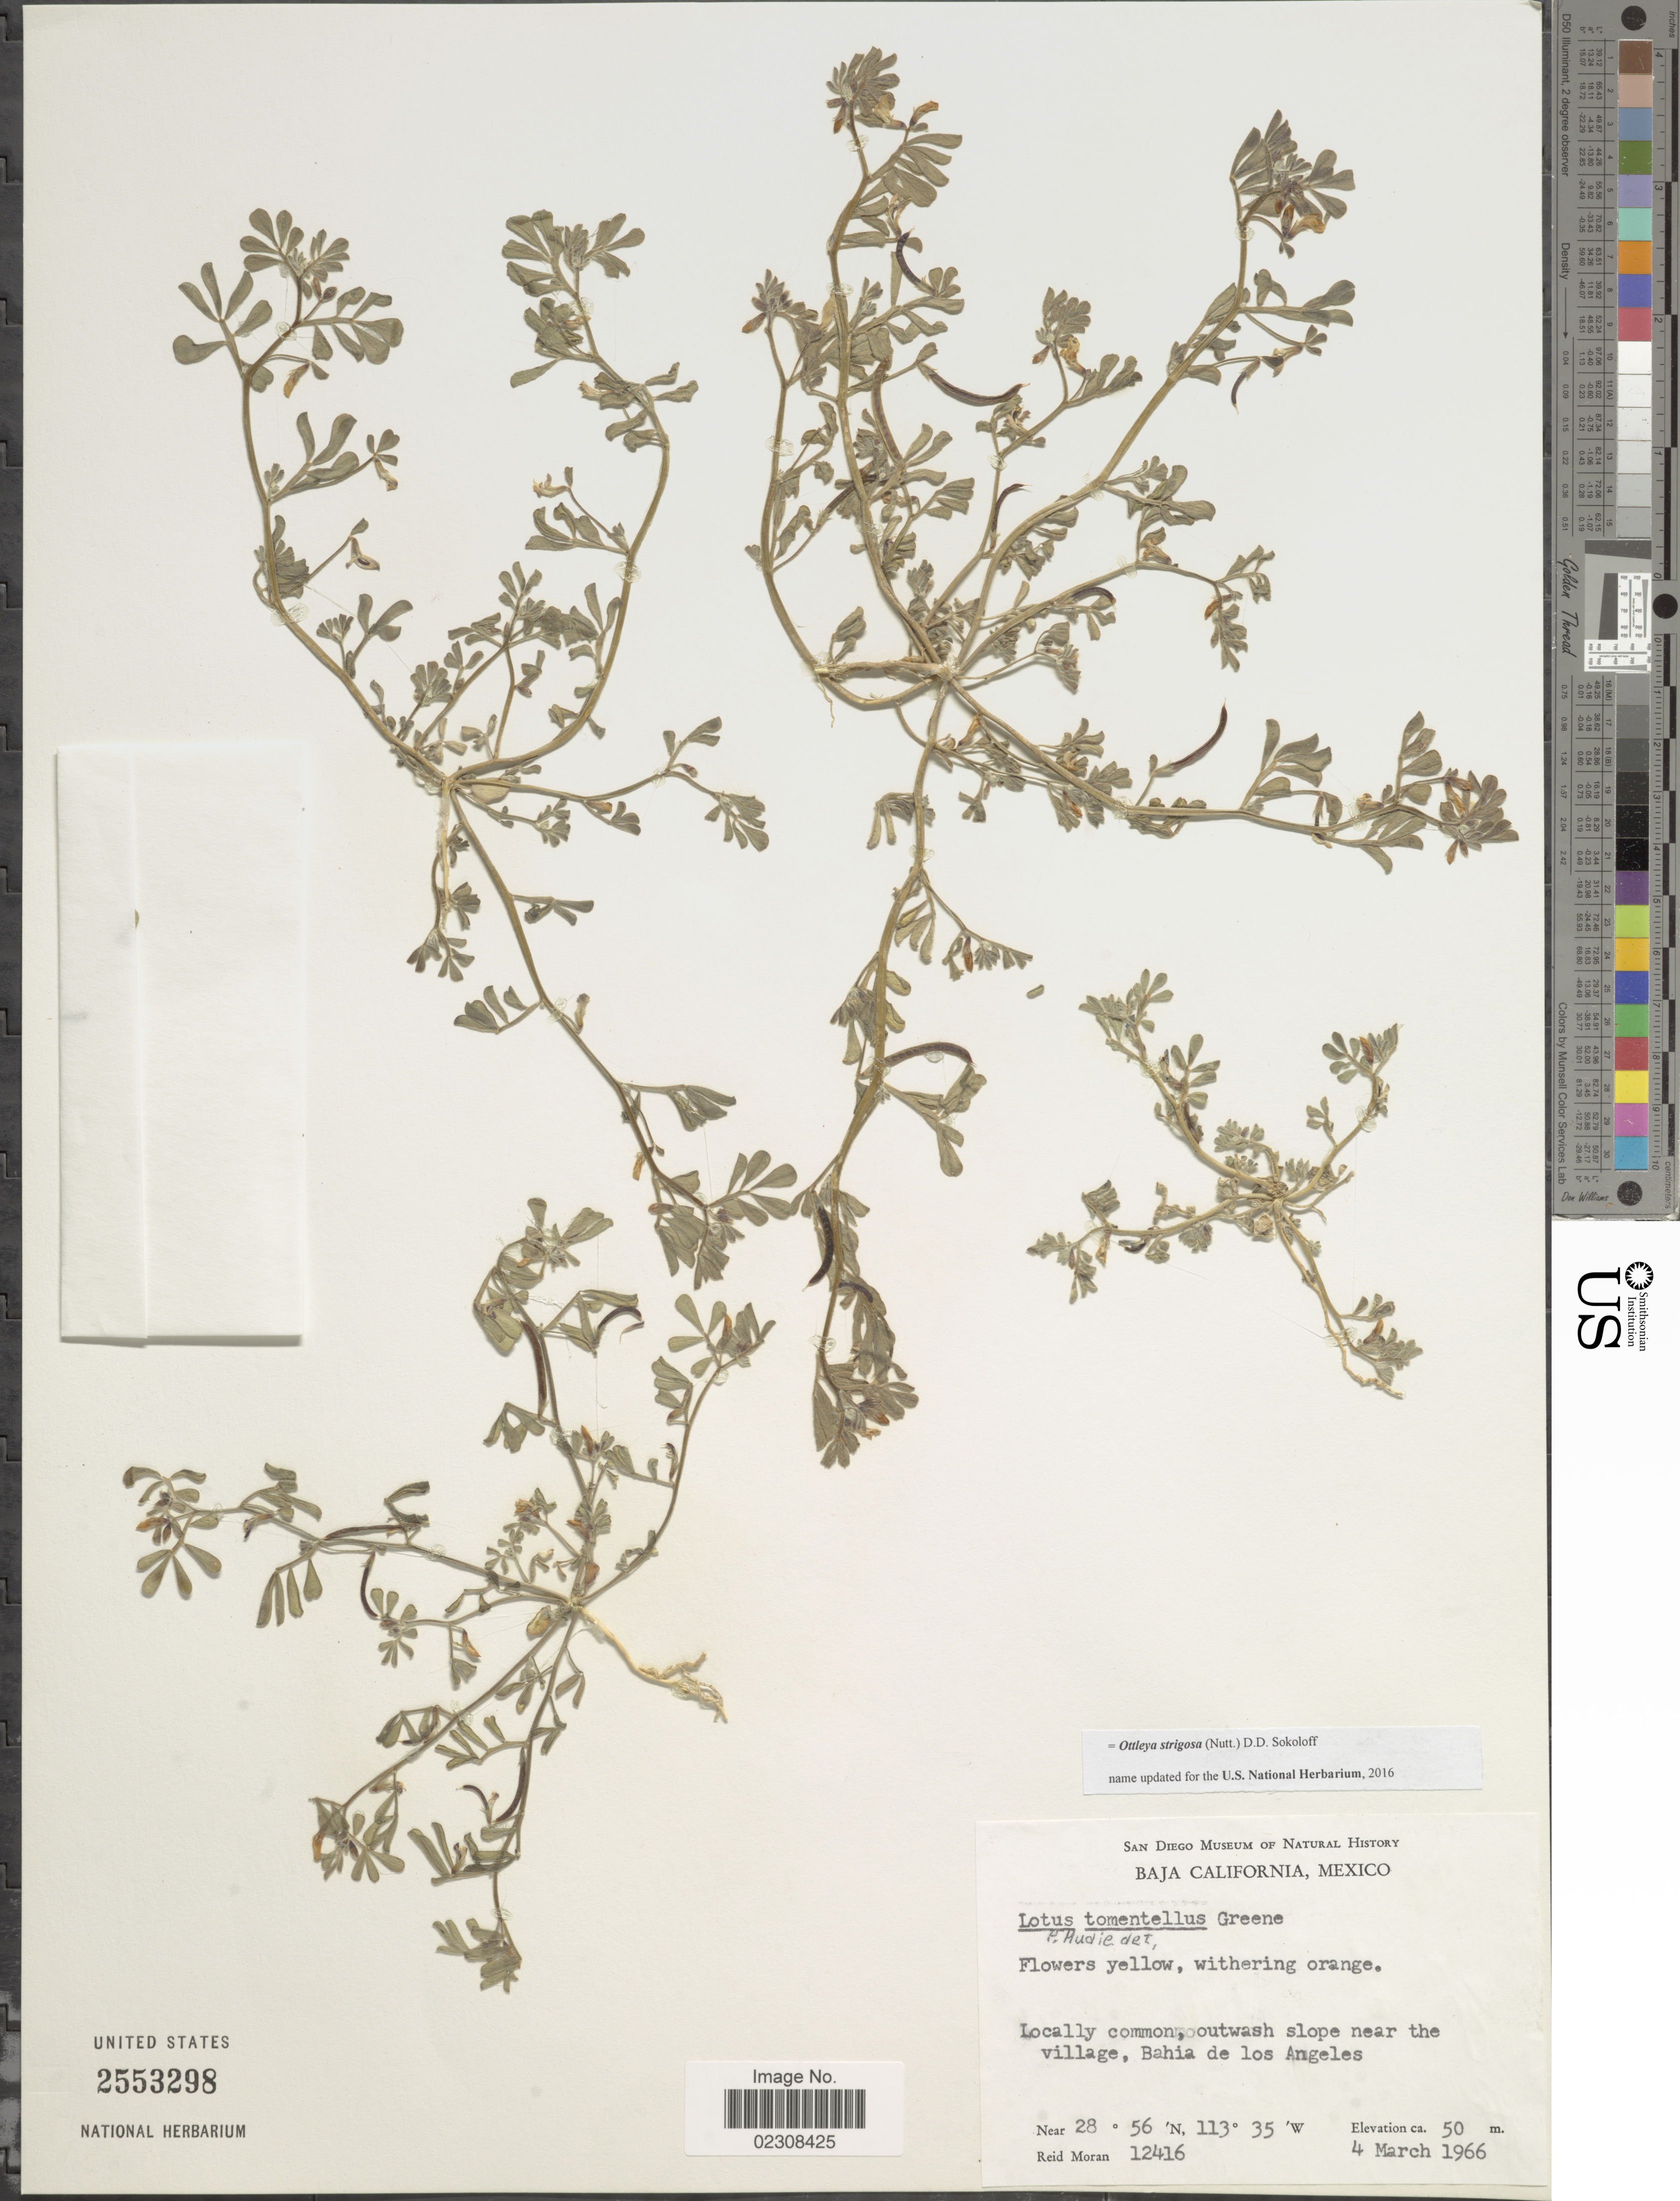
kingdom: Plantae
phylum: Tracheophyta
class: Magnoliopsida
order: Fabales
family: Fabaceae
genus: Ottleya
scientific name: Ottleya strigosa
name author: (Nutt.) D.D. Sokoloff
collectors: R. V. Moran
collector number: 12416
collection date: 1966-03-04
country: Mexico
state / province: Baja California Norte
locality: Locally common, outwash slope near the village, Bahia de los Angeles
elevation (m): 50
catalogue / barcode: US 2553298